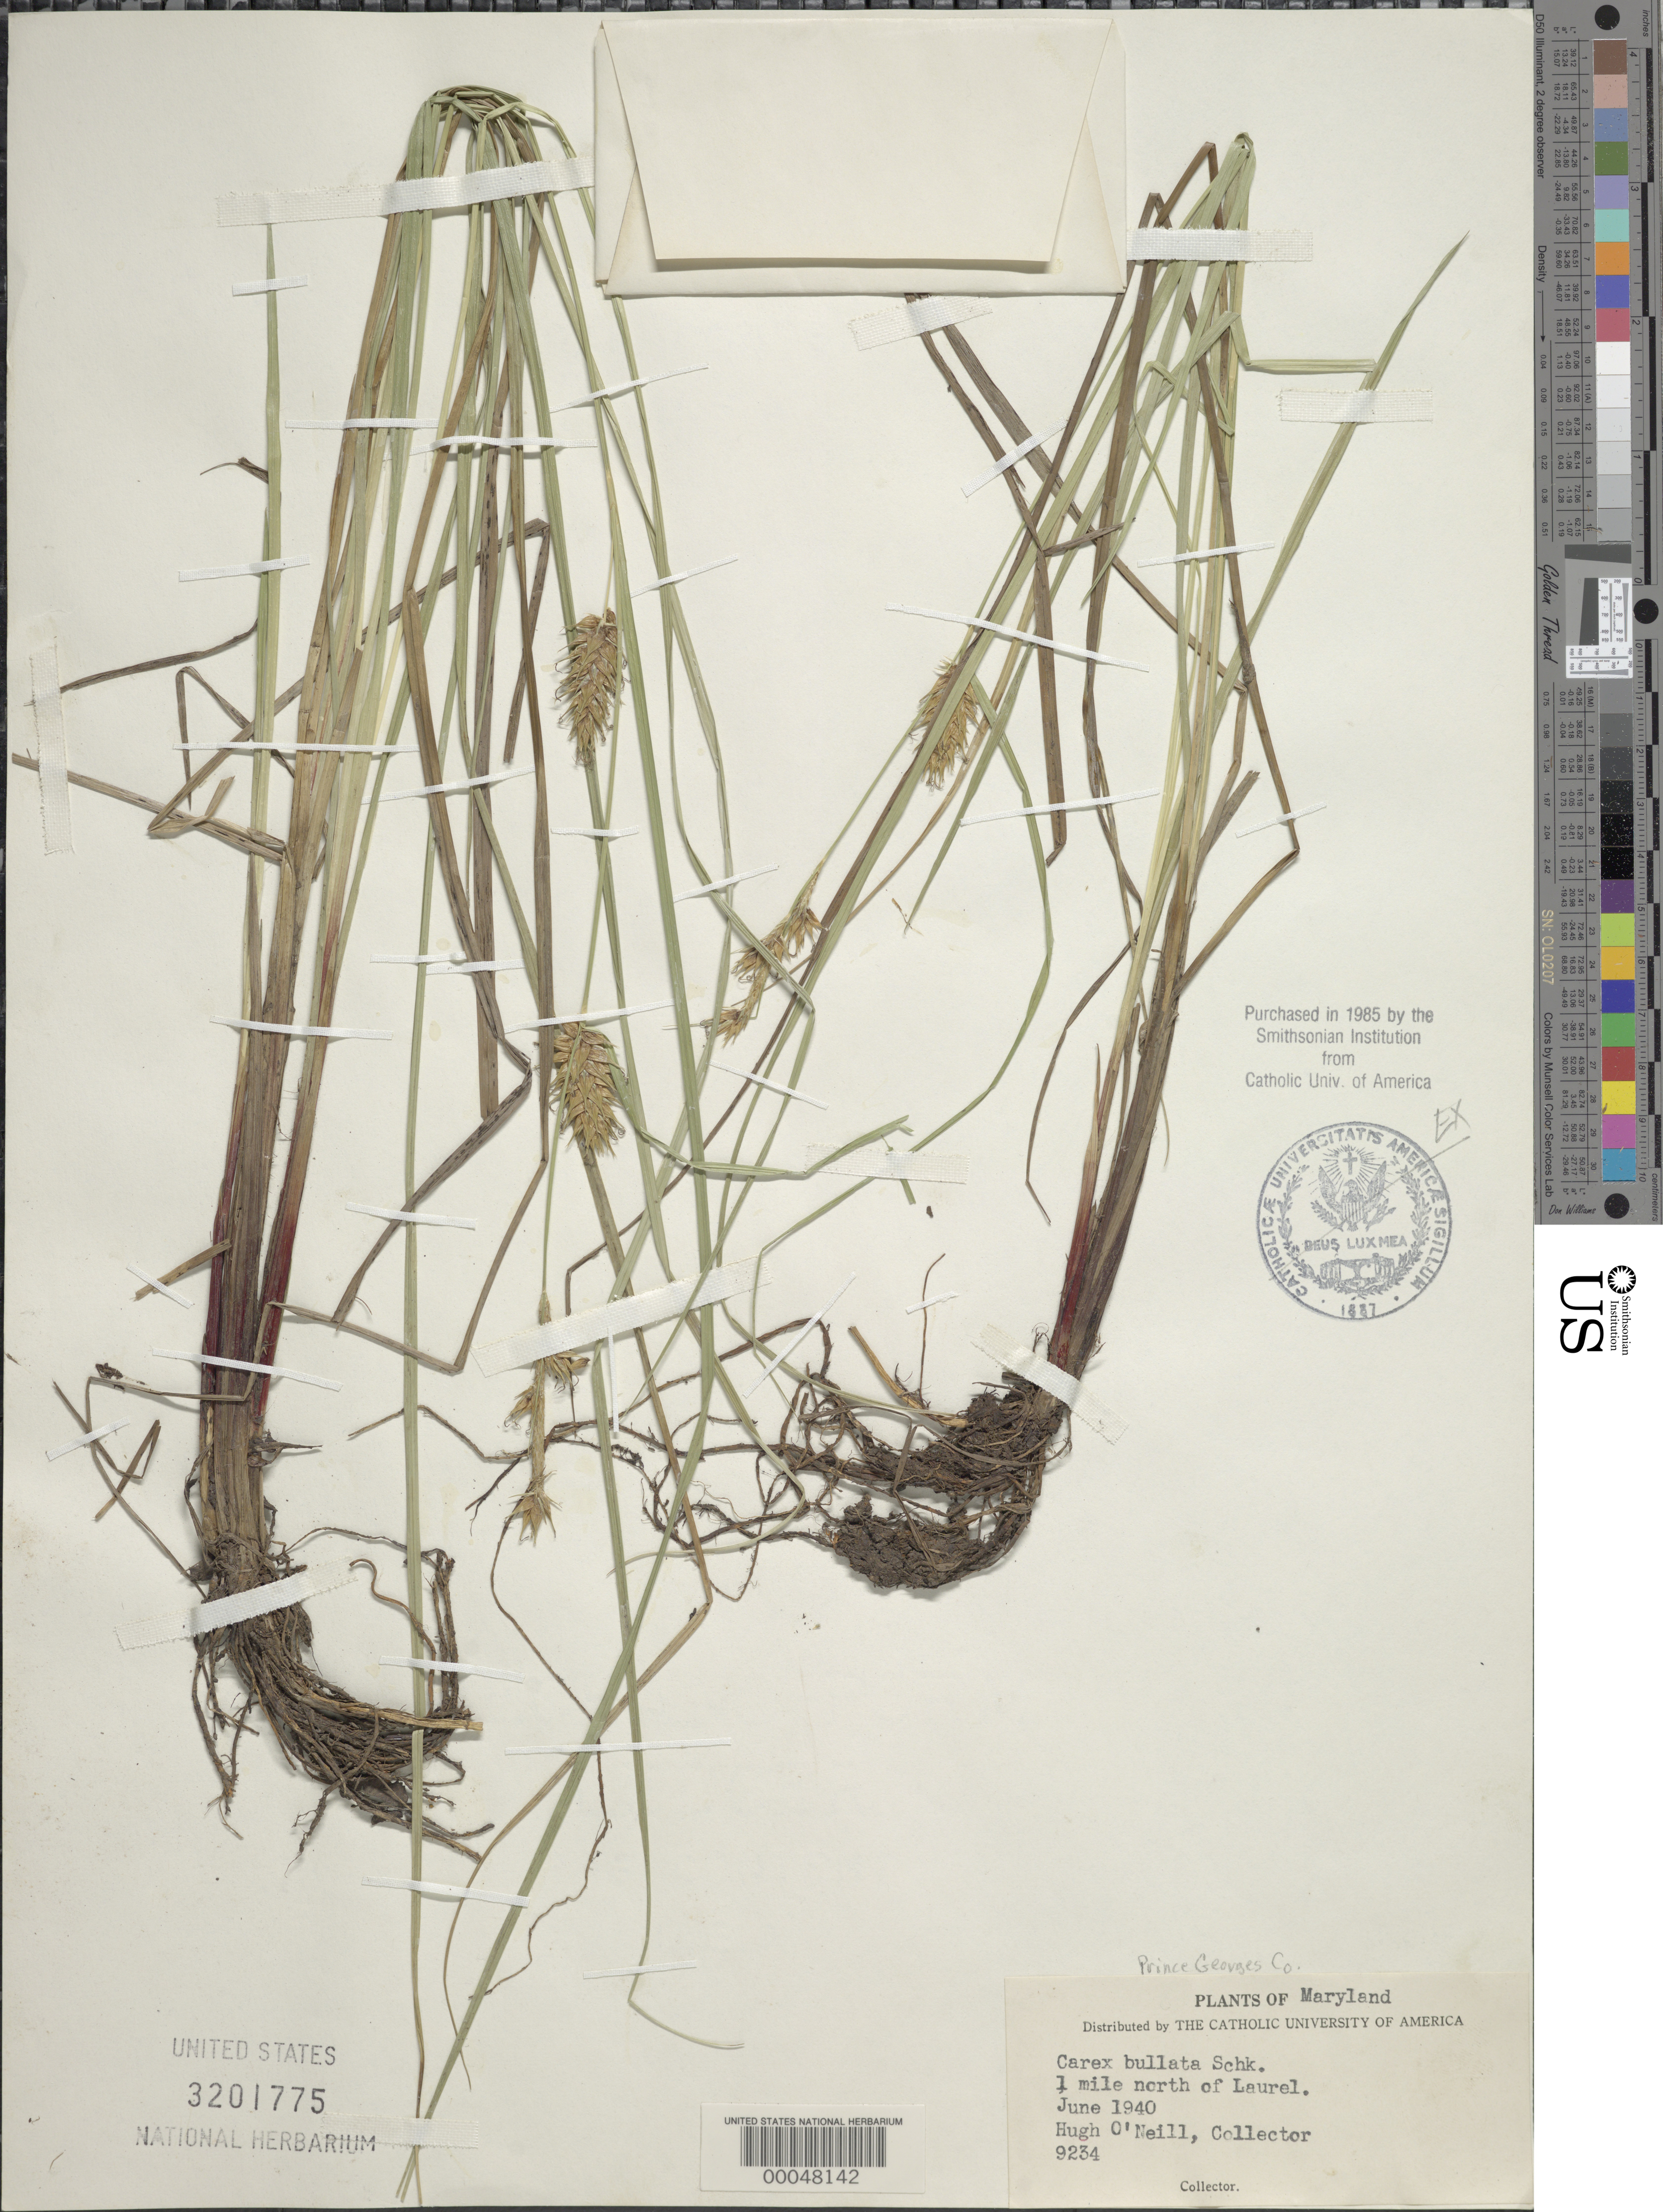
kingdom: Plantae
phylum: Tracheophyta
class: Liliopsida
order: Poales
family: Cyperaceae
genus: Carex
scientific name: Carex bullata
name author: Schkuhr ex Willd.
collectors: H. O'Neill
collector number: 9234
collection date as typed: Jun 1940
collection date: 1940-06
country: United States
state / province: Maryland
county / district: Prince George's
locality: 1 mi. N of Laurel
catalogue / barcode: US 3201775